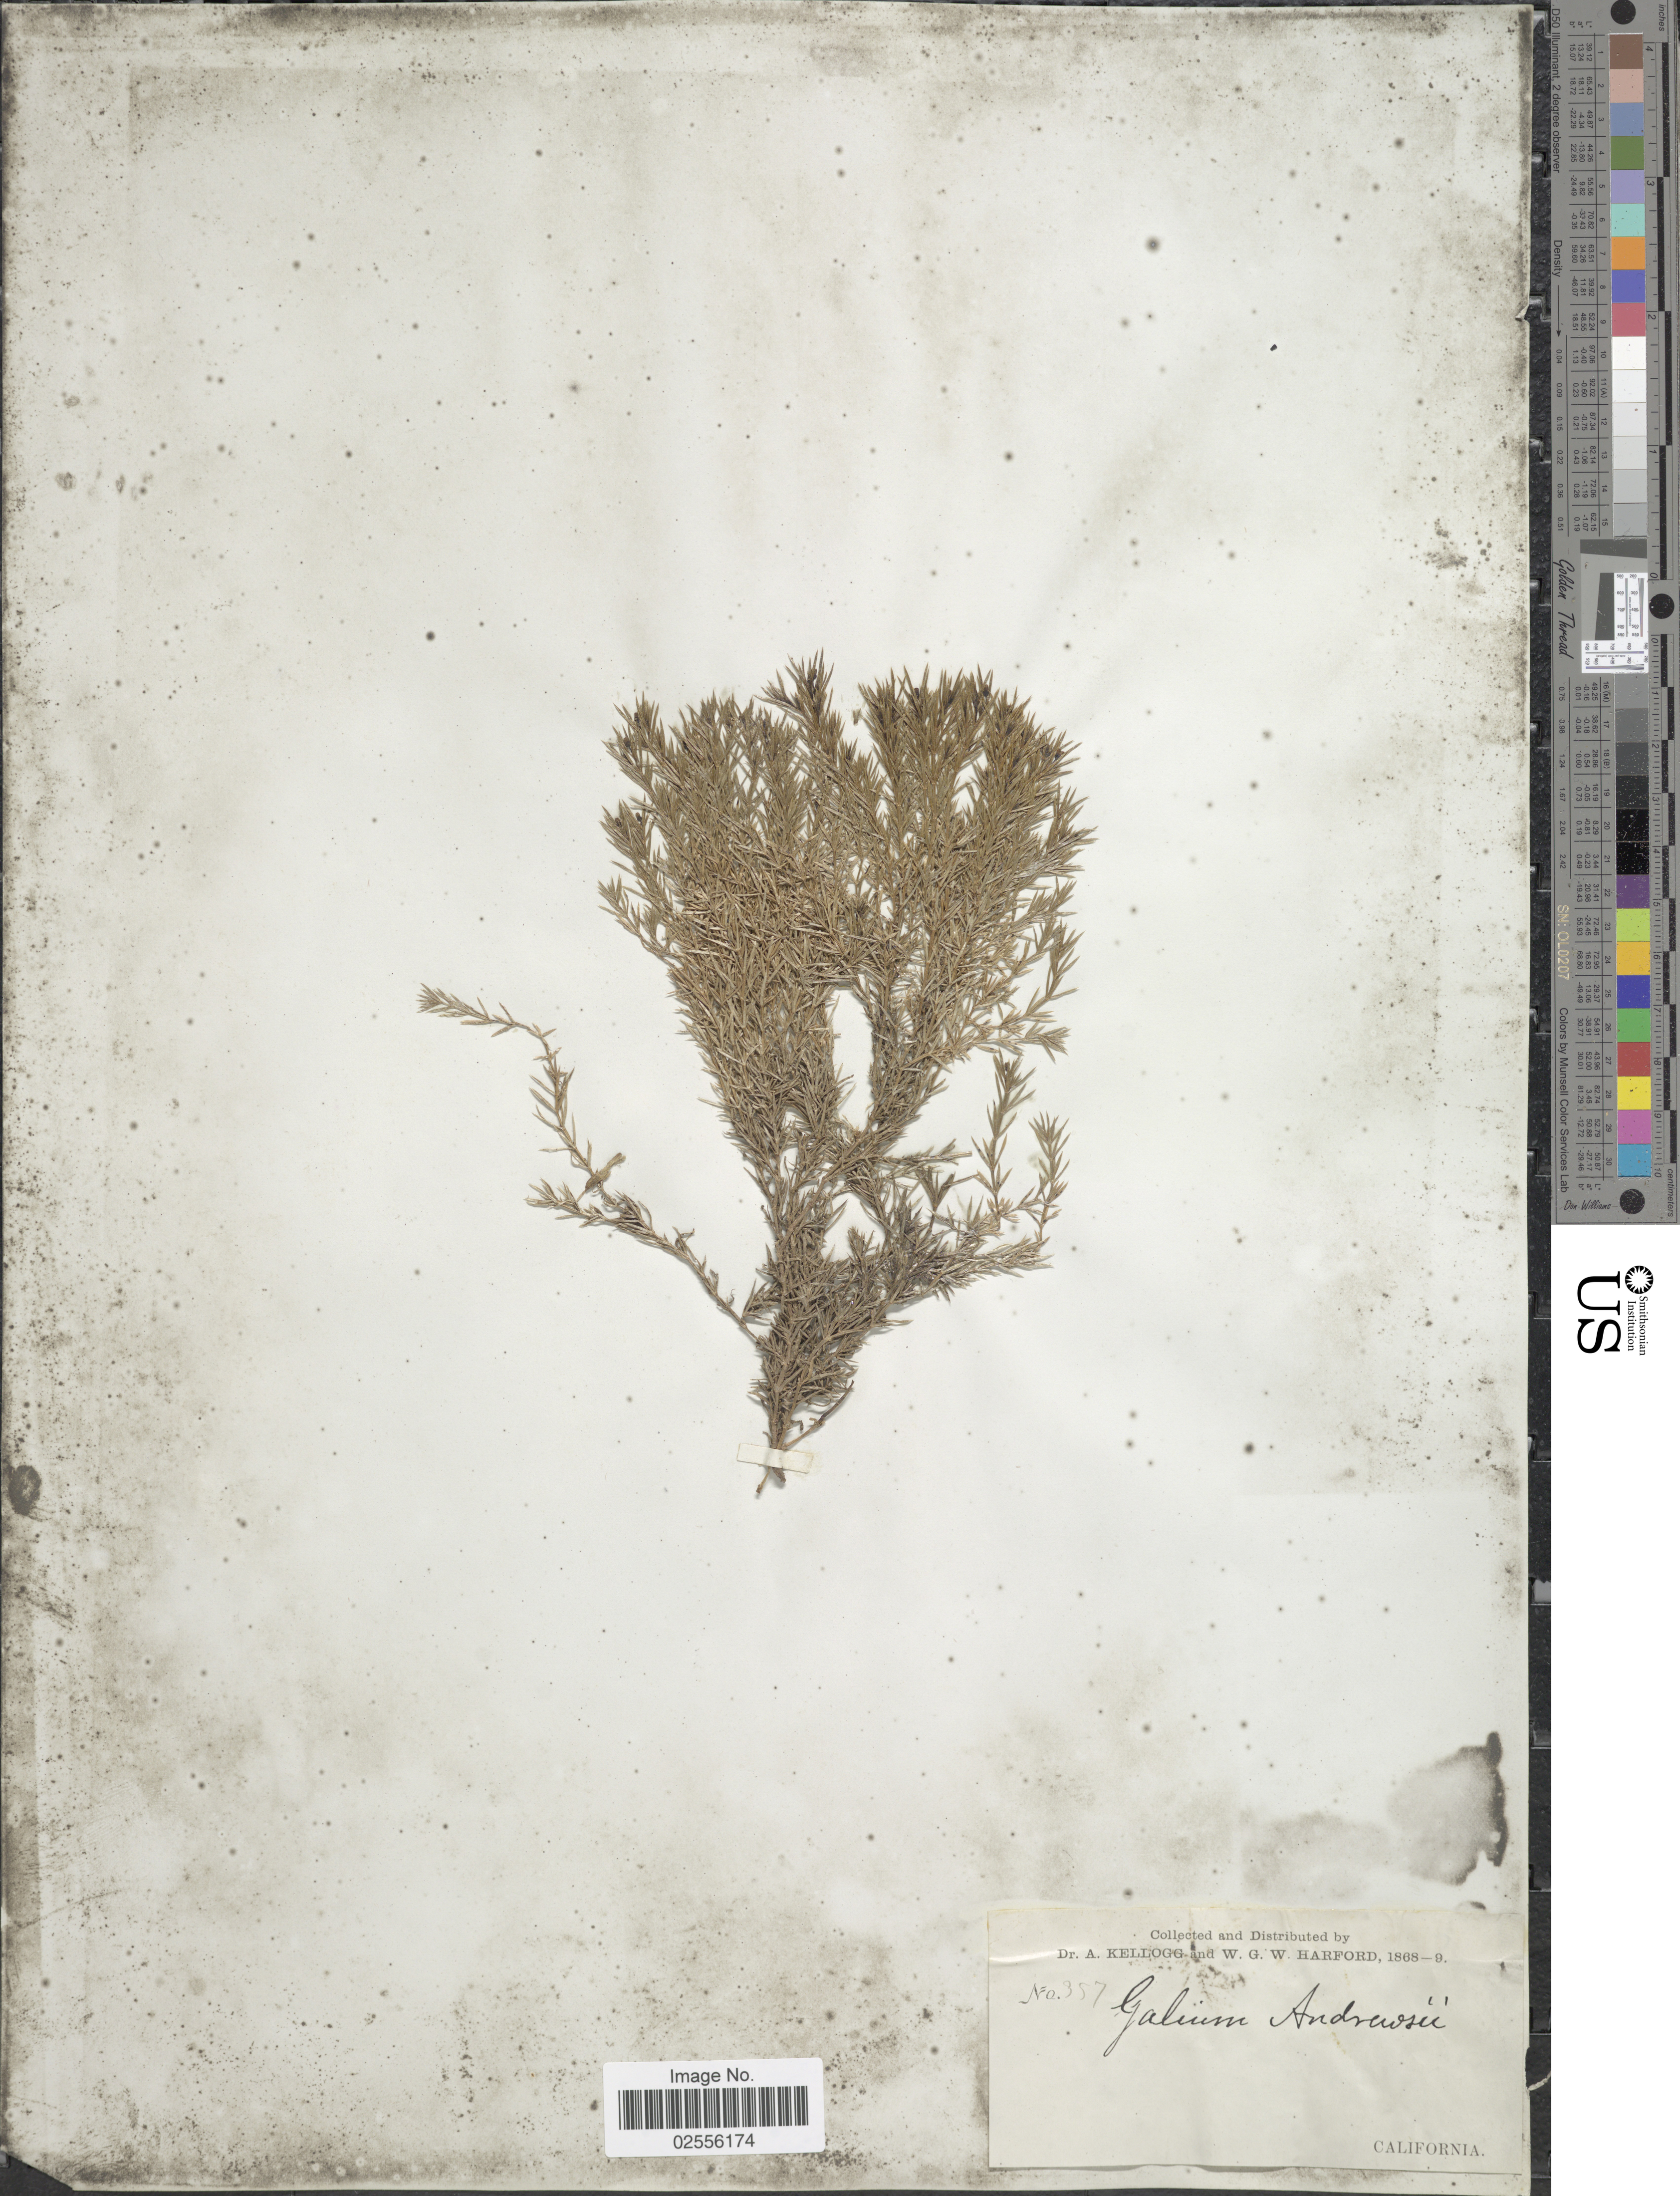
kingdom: Plantae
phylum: Tracheophyta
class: Magnoliopsida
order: Gentianales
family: Rubiaceae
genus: Galium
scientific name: Galium andrewsii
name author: A. Gray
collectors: A. Kellogg & W. G. W. Harford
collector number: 357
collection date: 1868/1869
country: United States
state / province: California